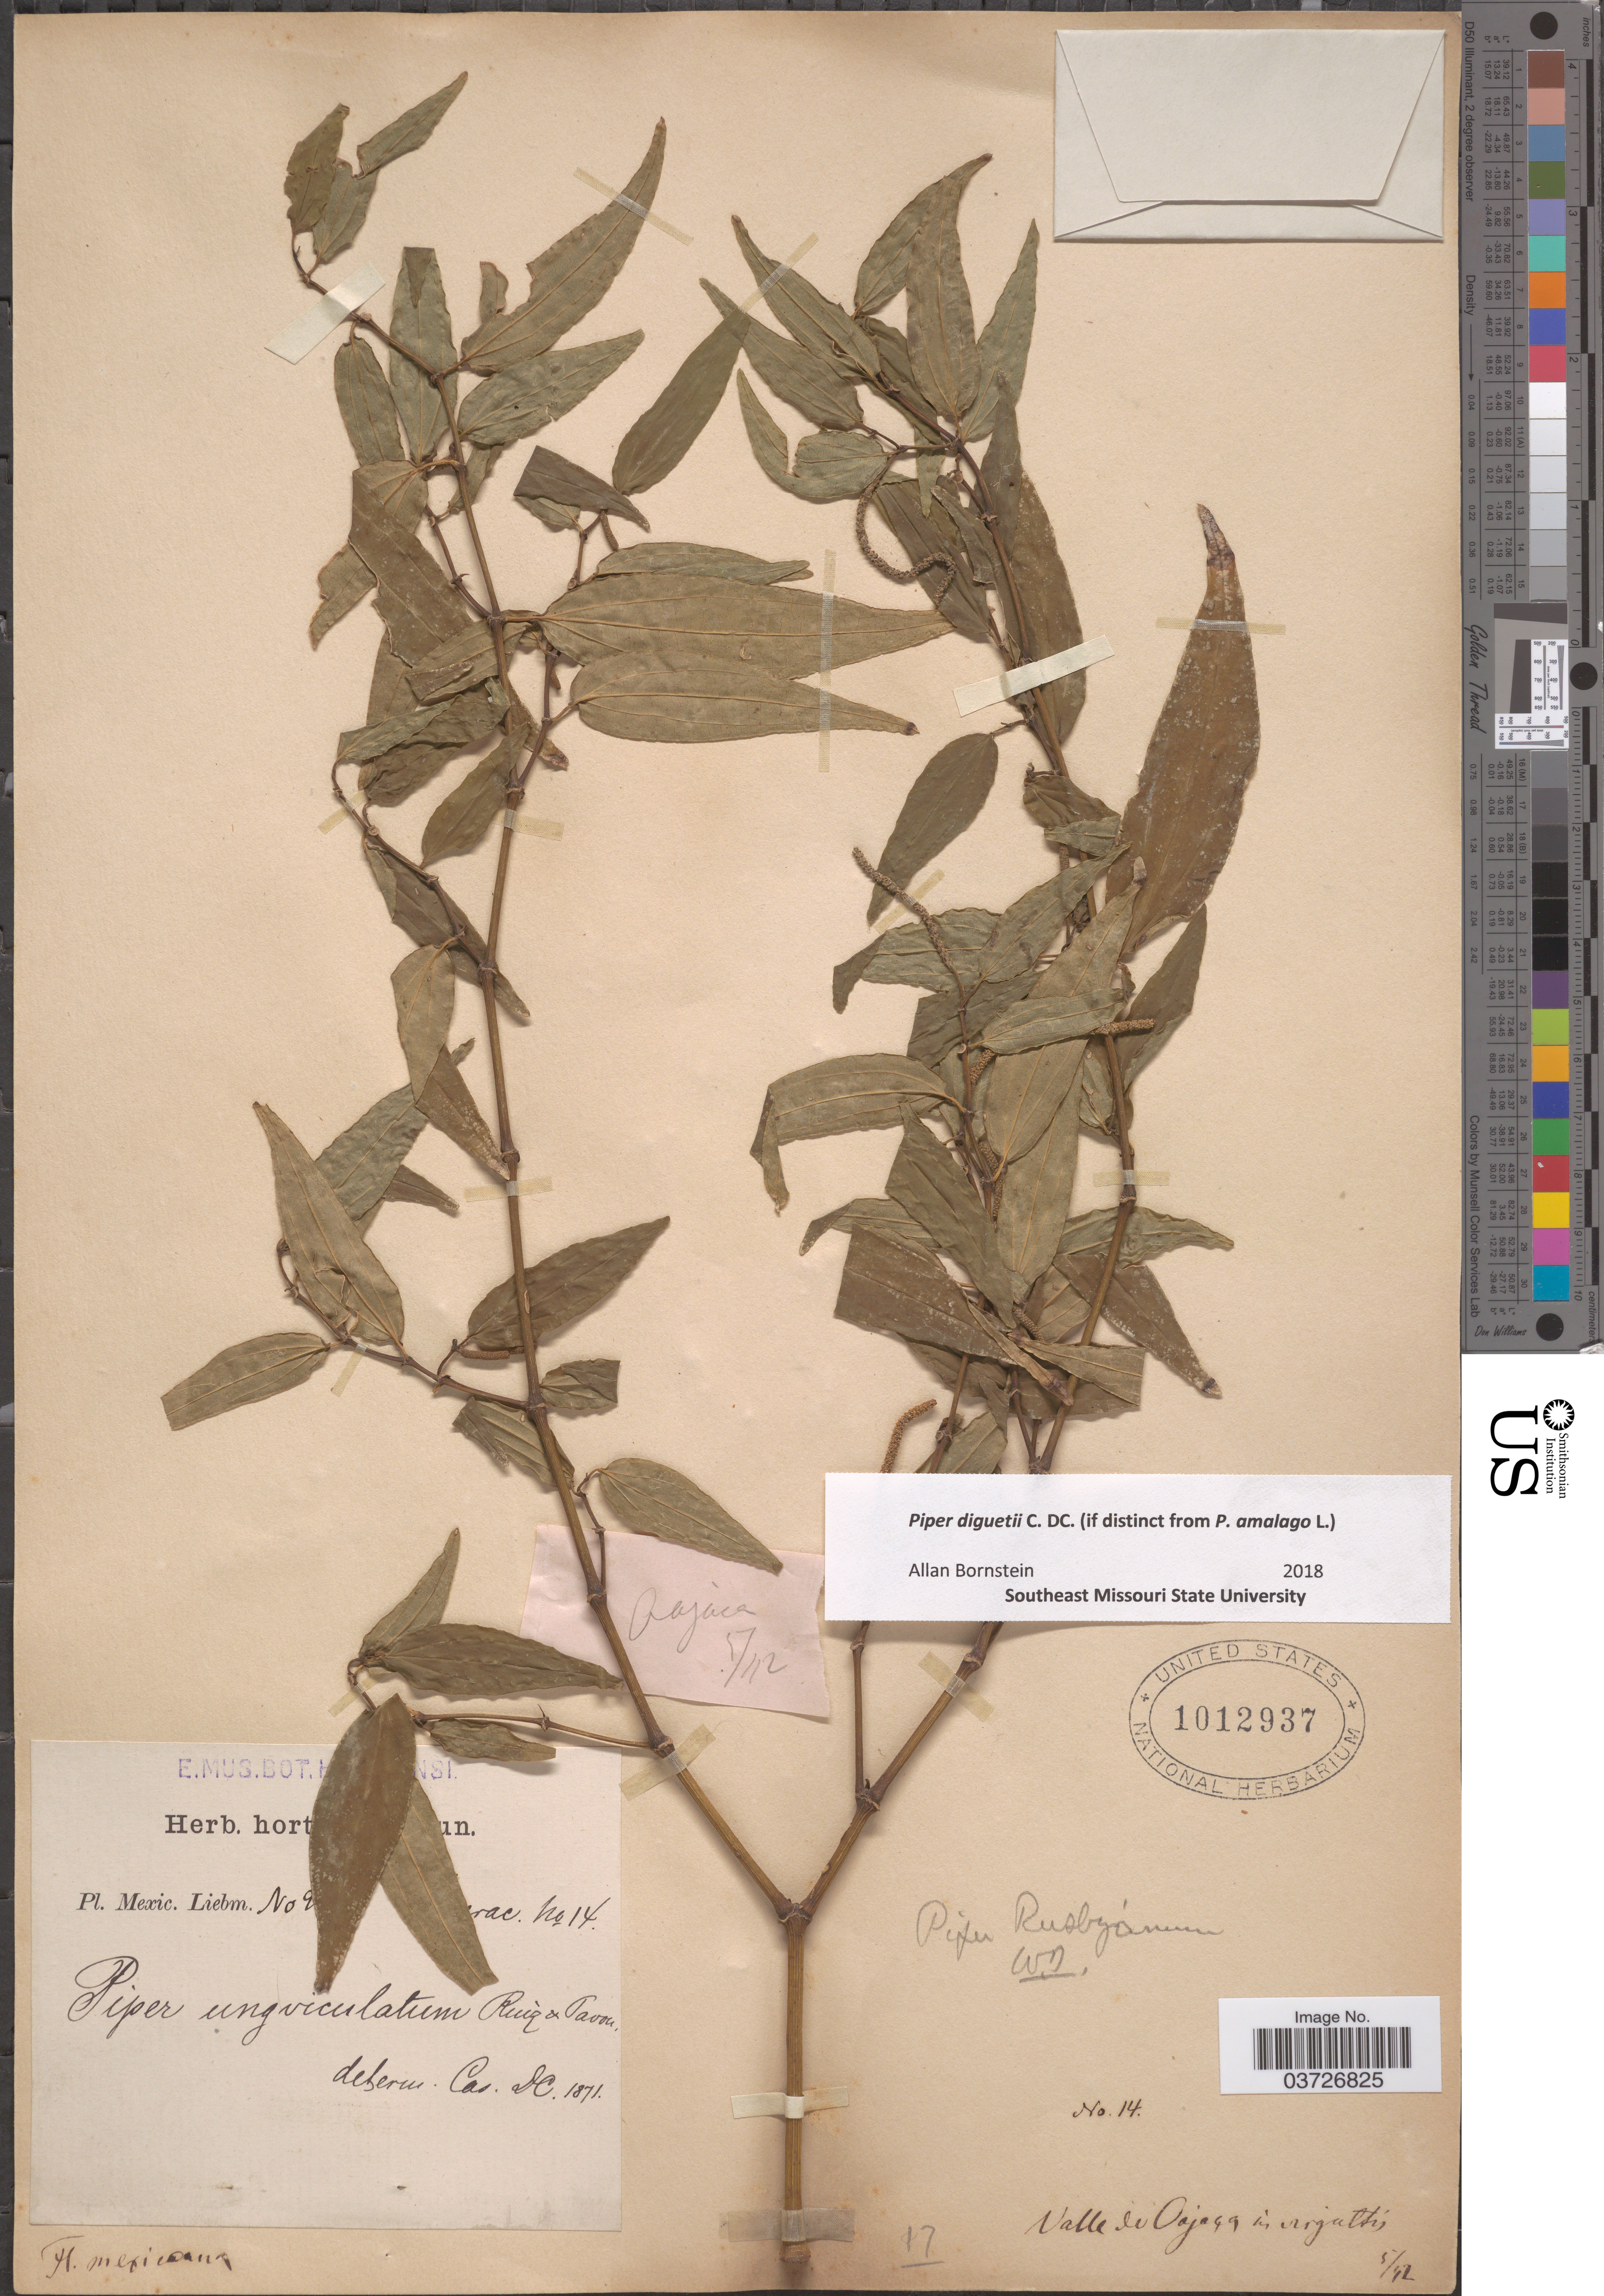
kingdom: Plantae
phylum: Tracheophyta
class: Magnoliopsida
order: Piperales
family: Piperaceae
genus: Piper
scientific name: Piper diguetii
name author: C. DC.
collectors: Liebm.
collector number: !/14?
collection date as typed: Transcribed d/m/y: /5/12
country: Mexico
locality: Valle de Oajaca in origattis [interpreted].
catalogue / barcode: US 1012937